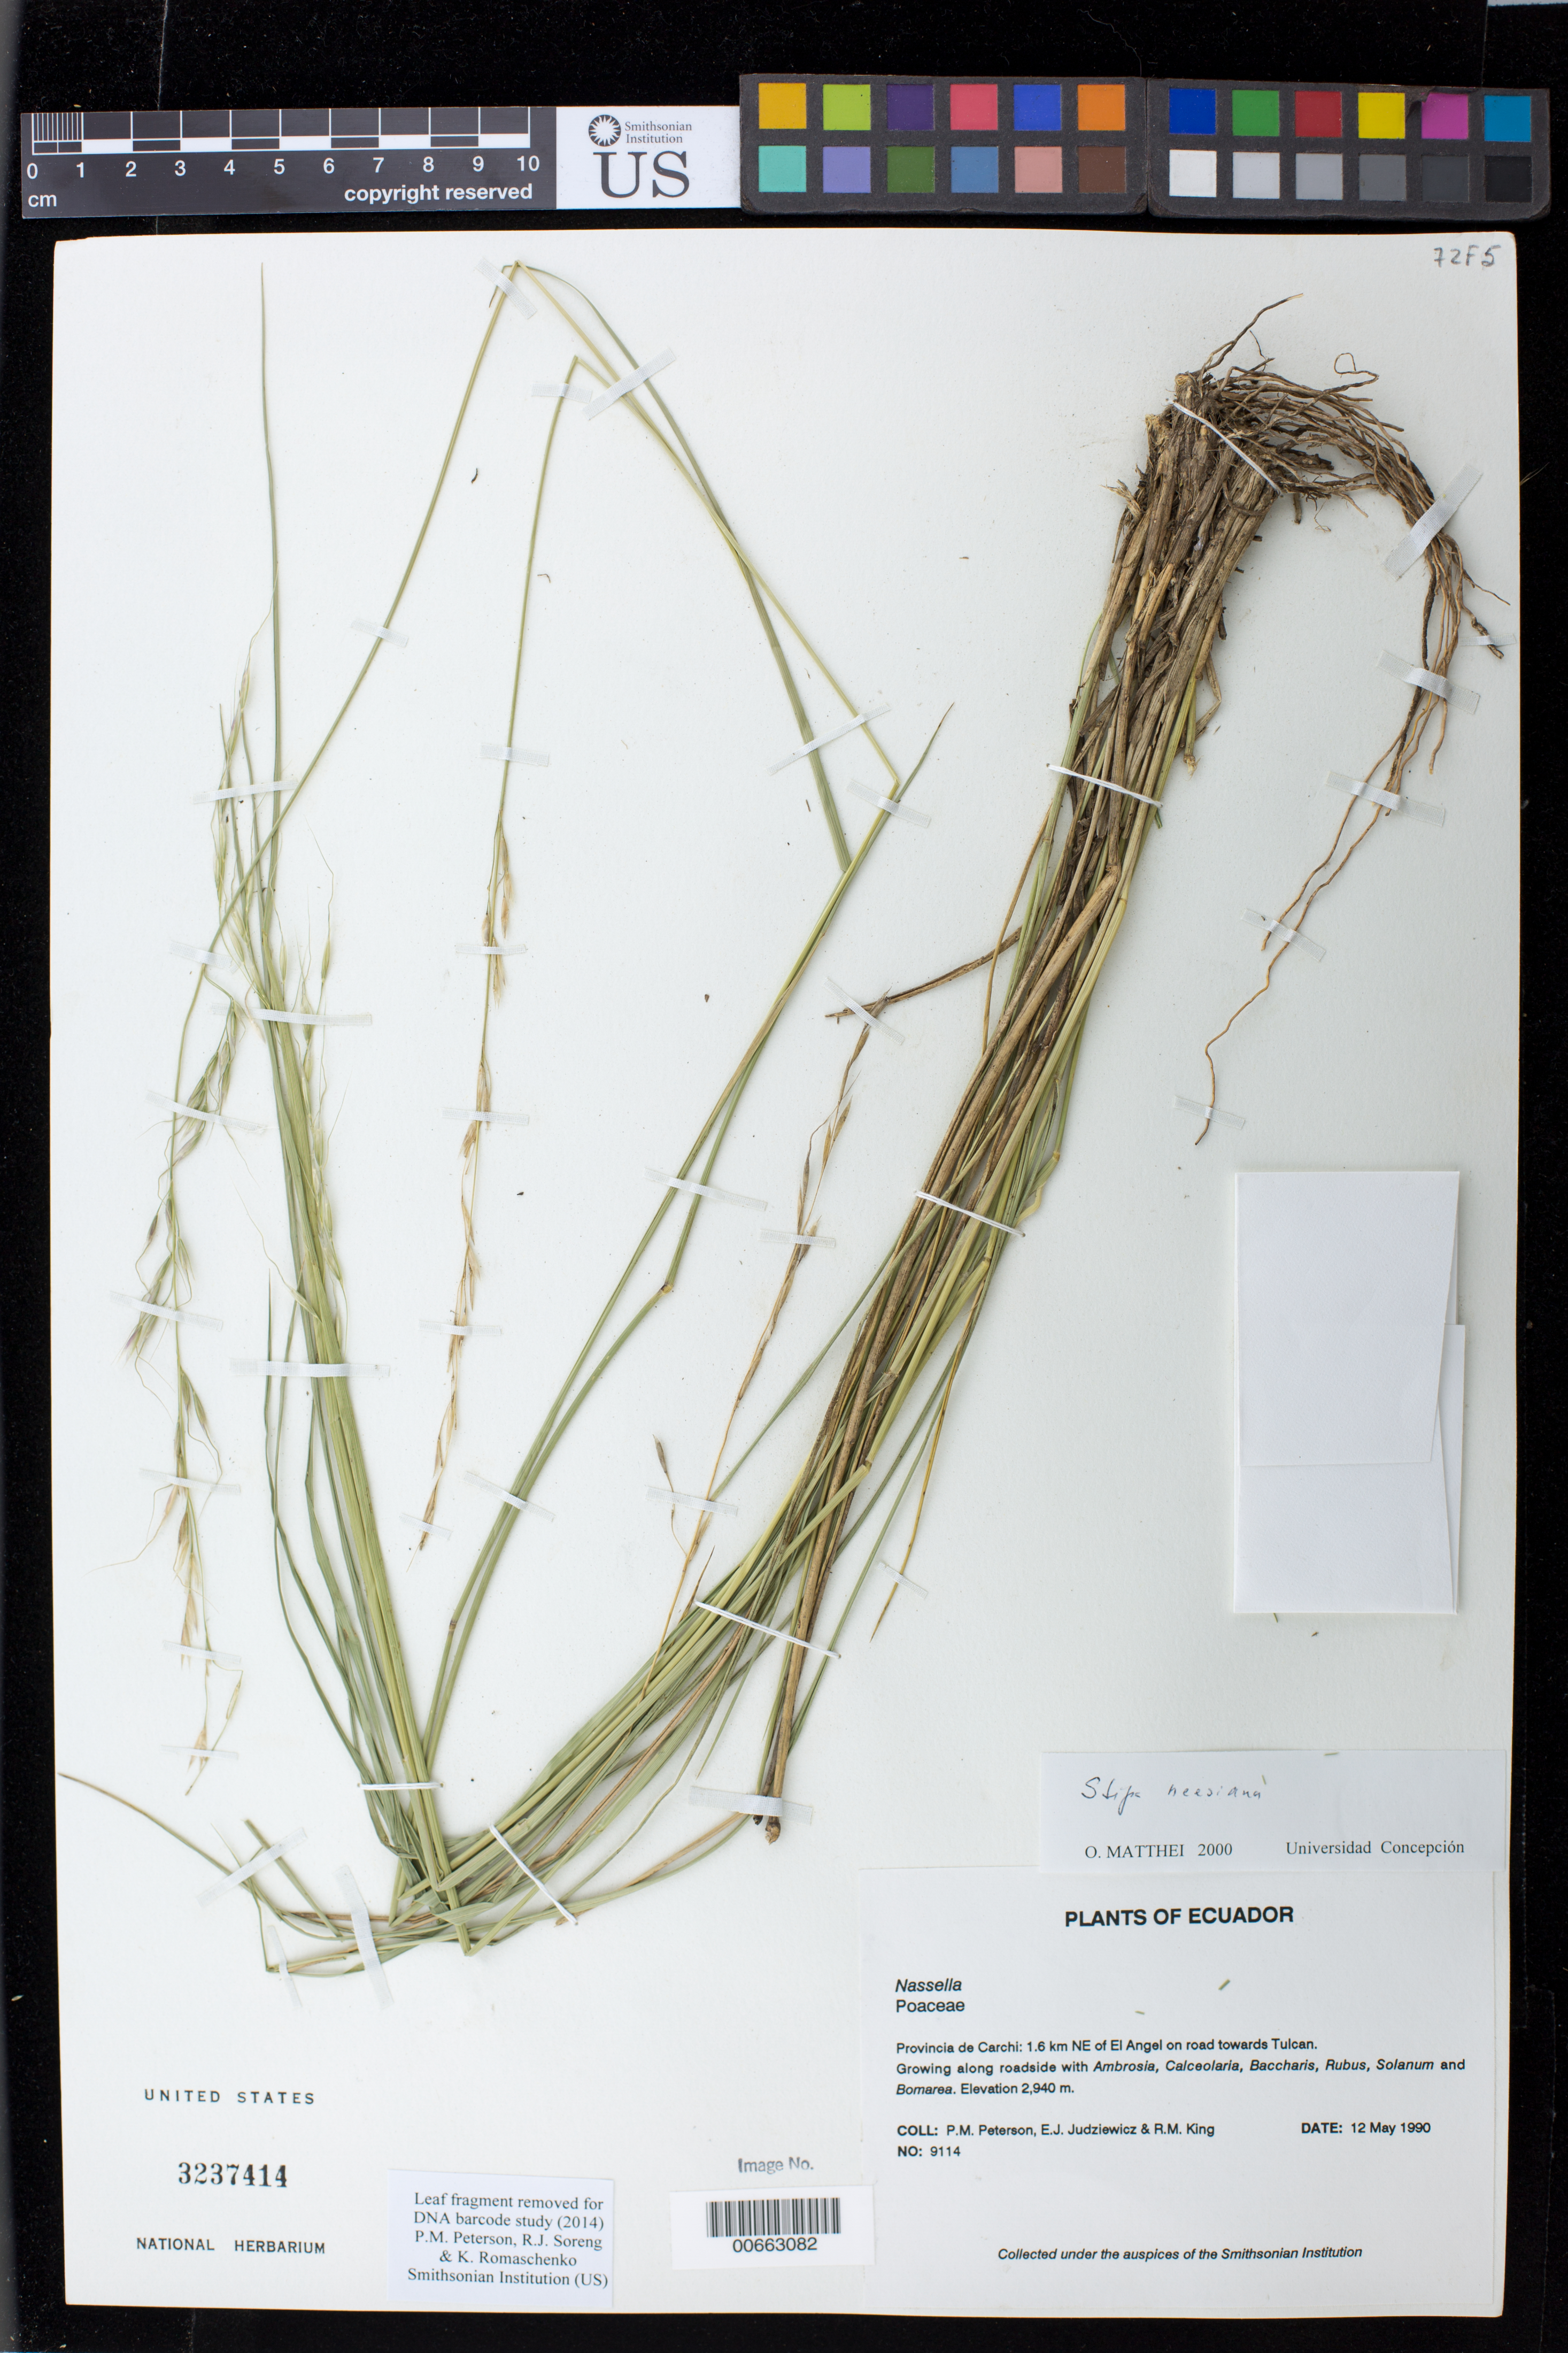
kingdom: Plantae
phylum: Tracheophyta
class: Liliopsida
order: Poales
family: Poaceae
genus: Nassella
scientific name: Nassella neesiana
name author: (Trin. & Rupr.) Barkworth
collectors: P. M. Peterson, E. J. Judziewicz & R. M. King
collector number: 09114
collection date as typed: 12 May 1990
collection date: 1990-05-12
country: Ecuador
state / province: Carchi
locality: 1.6 km NE of El Angel on road towards Tulcan.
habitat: Growing along roadside with Ambrosia, Calceolaria, Baccharis, Rubus, Solanum and Bomarea.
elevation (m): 2940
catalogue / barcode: US 3237414